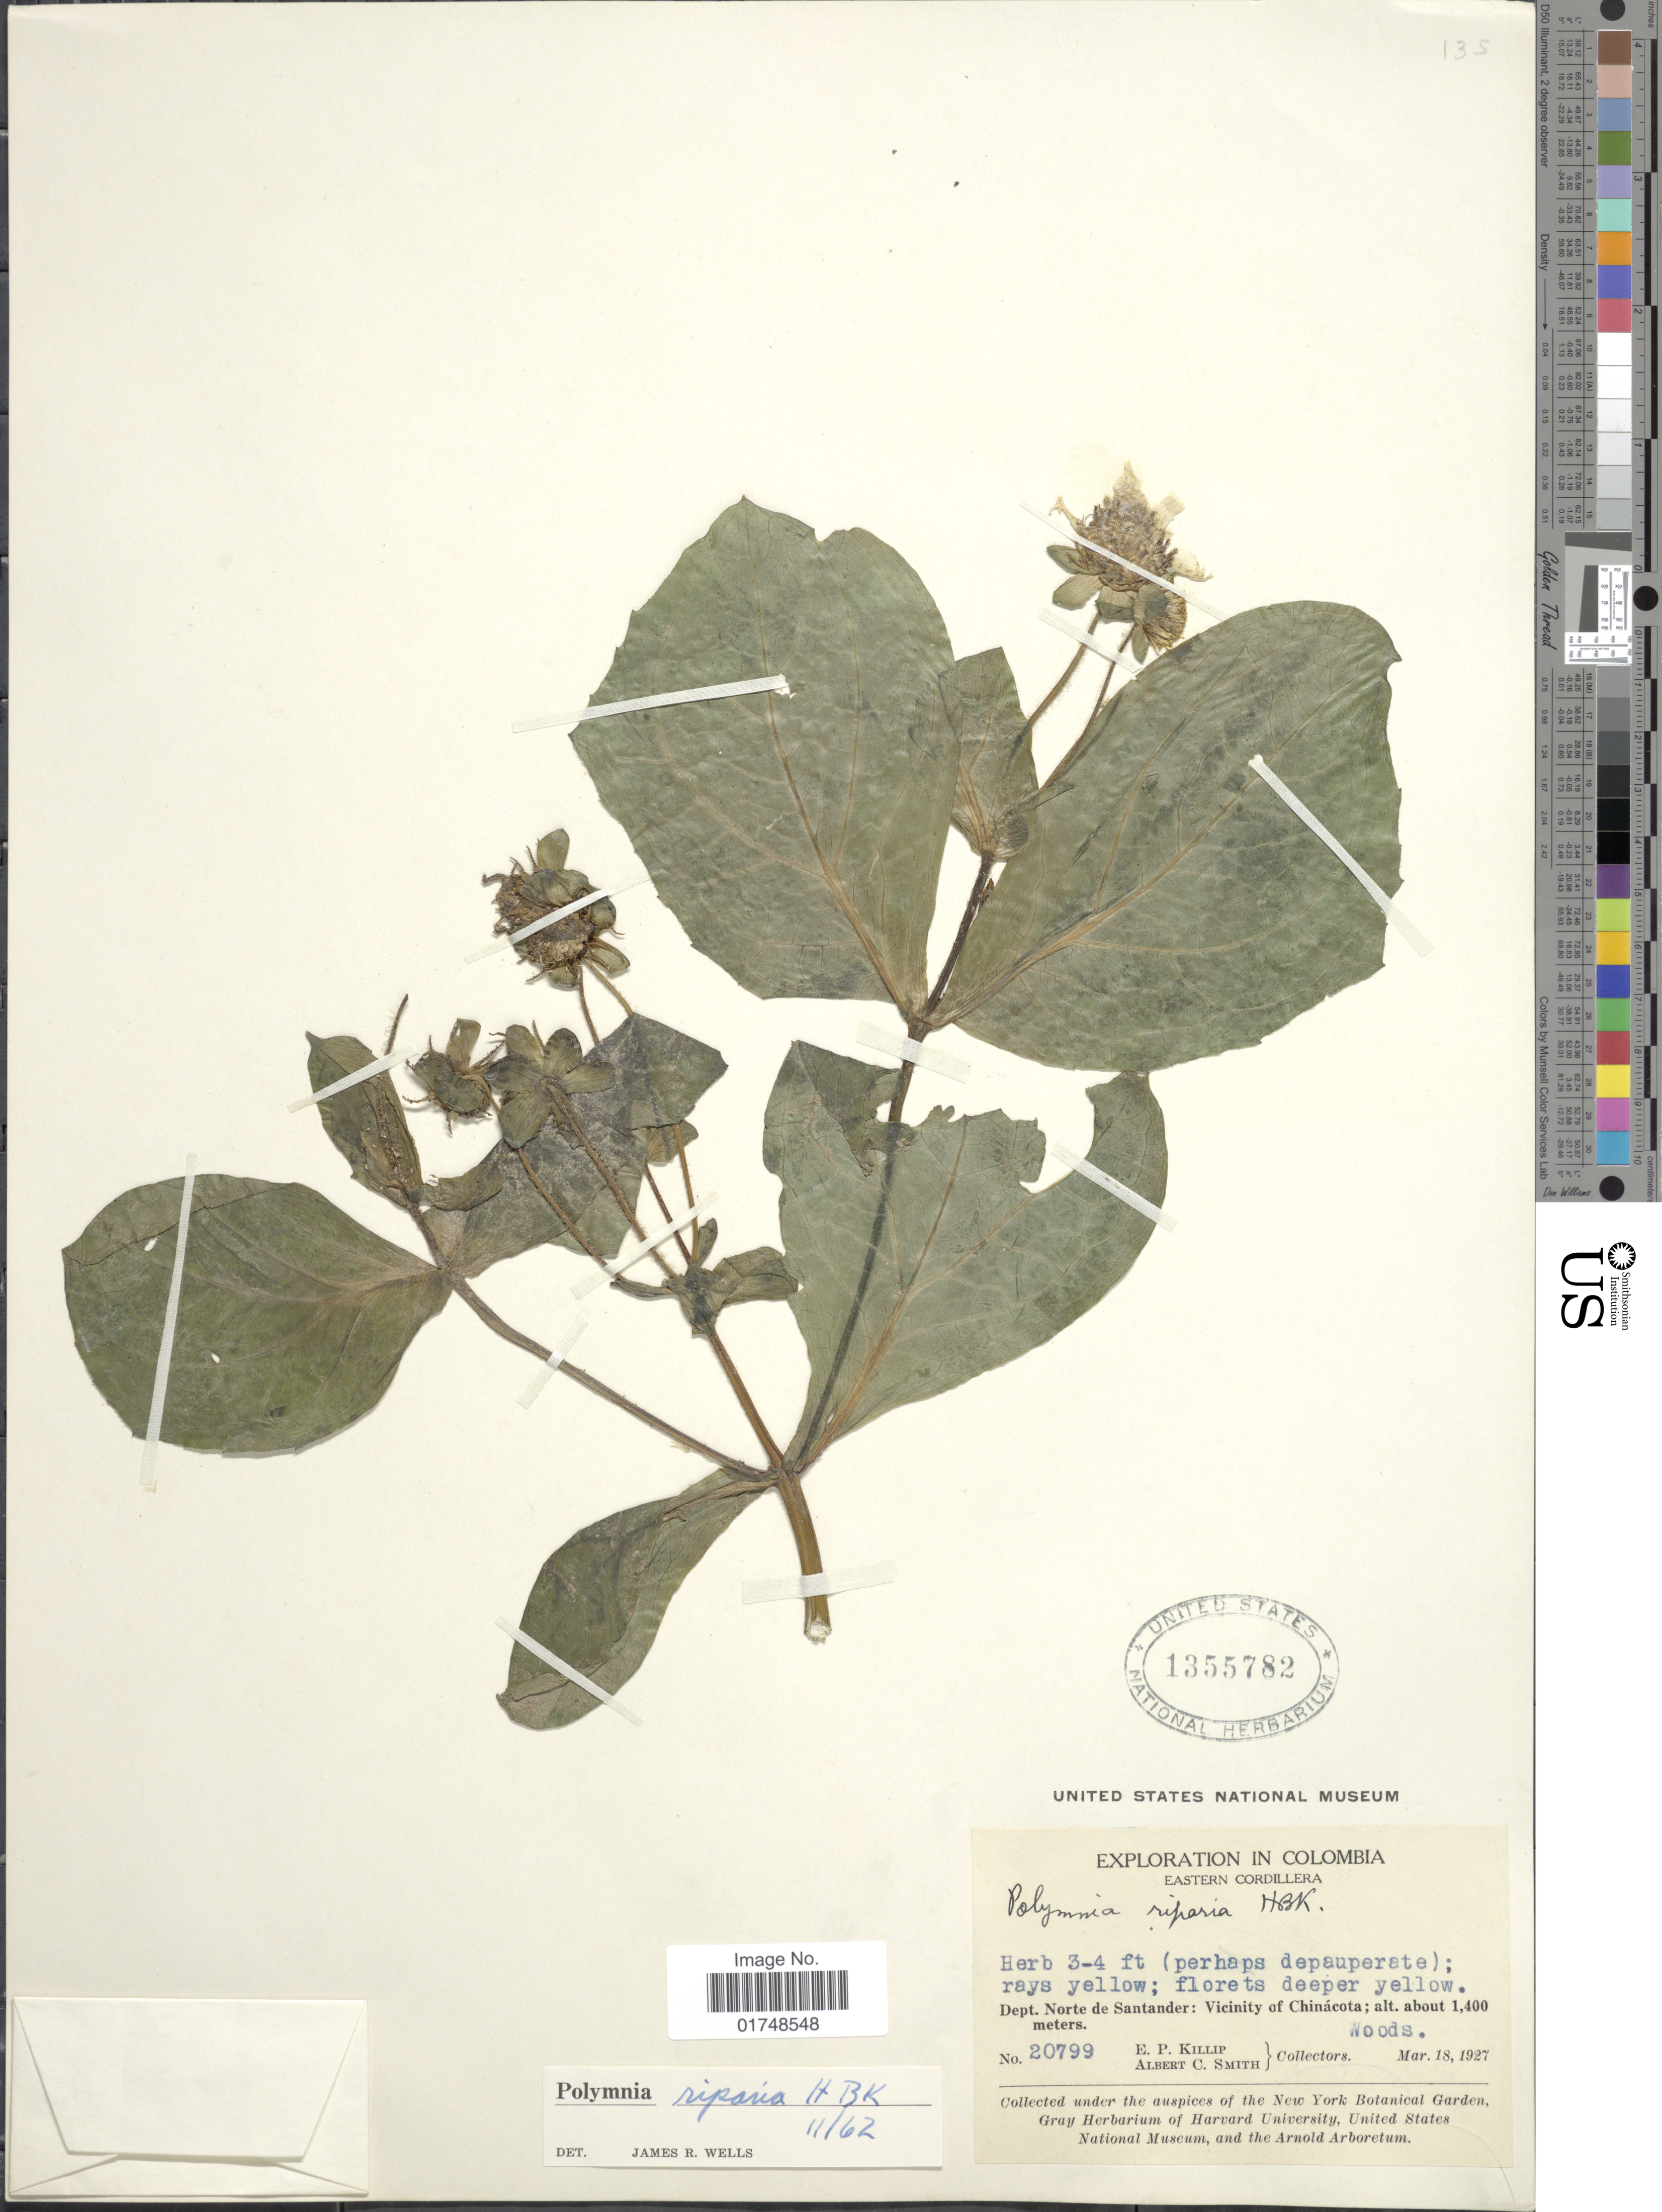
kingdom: Plantae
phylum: Tracheophyta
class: Magnoliopsida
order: Asterales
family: Asteraceae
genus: Smallanthus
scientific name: Smallanthus riparius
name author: (Kunth) H. Rob.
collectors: E. P. Killip & A. C. Smith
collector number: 20799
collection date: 1927-03-18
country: Colombia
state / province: Norte de Santander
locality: Eastern Cordillera. Dept. Norte de Santander: Vicinity of Chinacota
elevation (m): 1400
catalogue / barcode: US 1355782